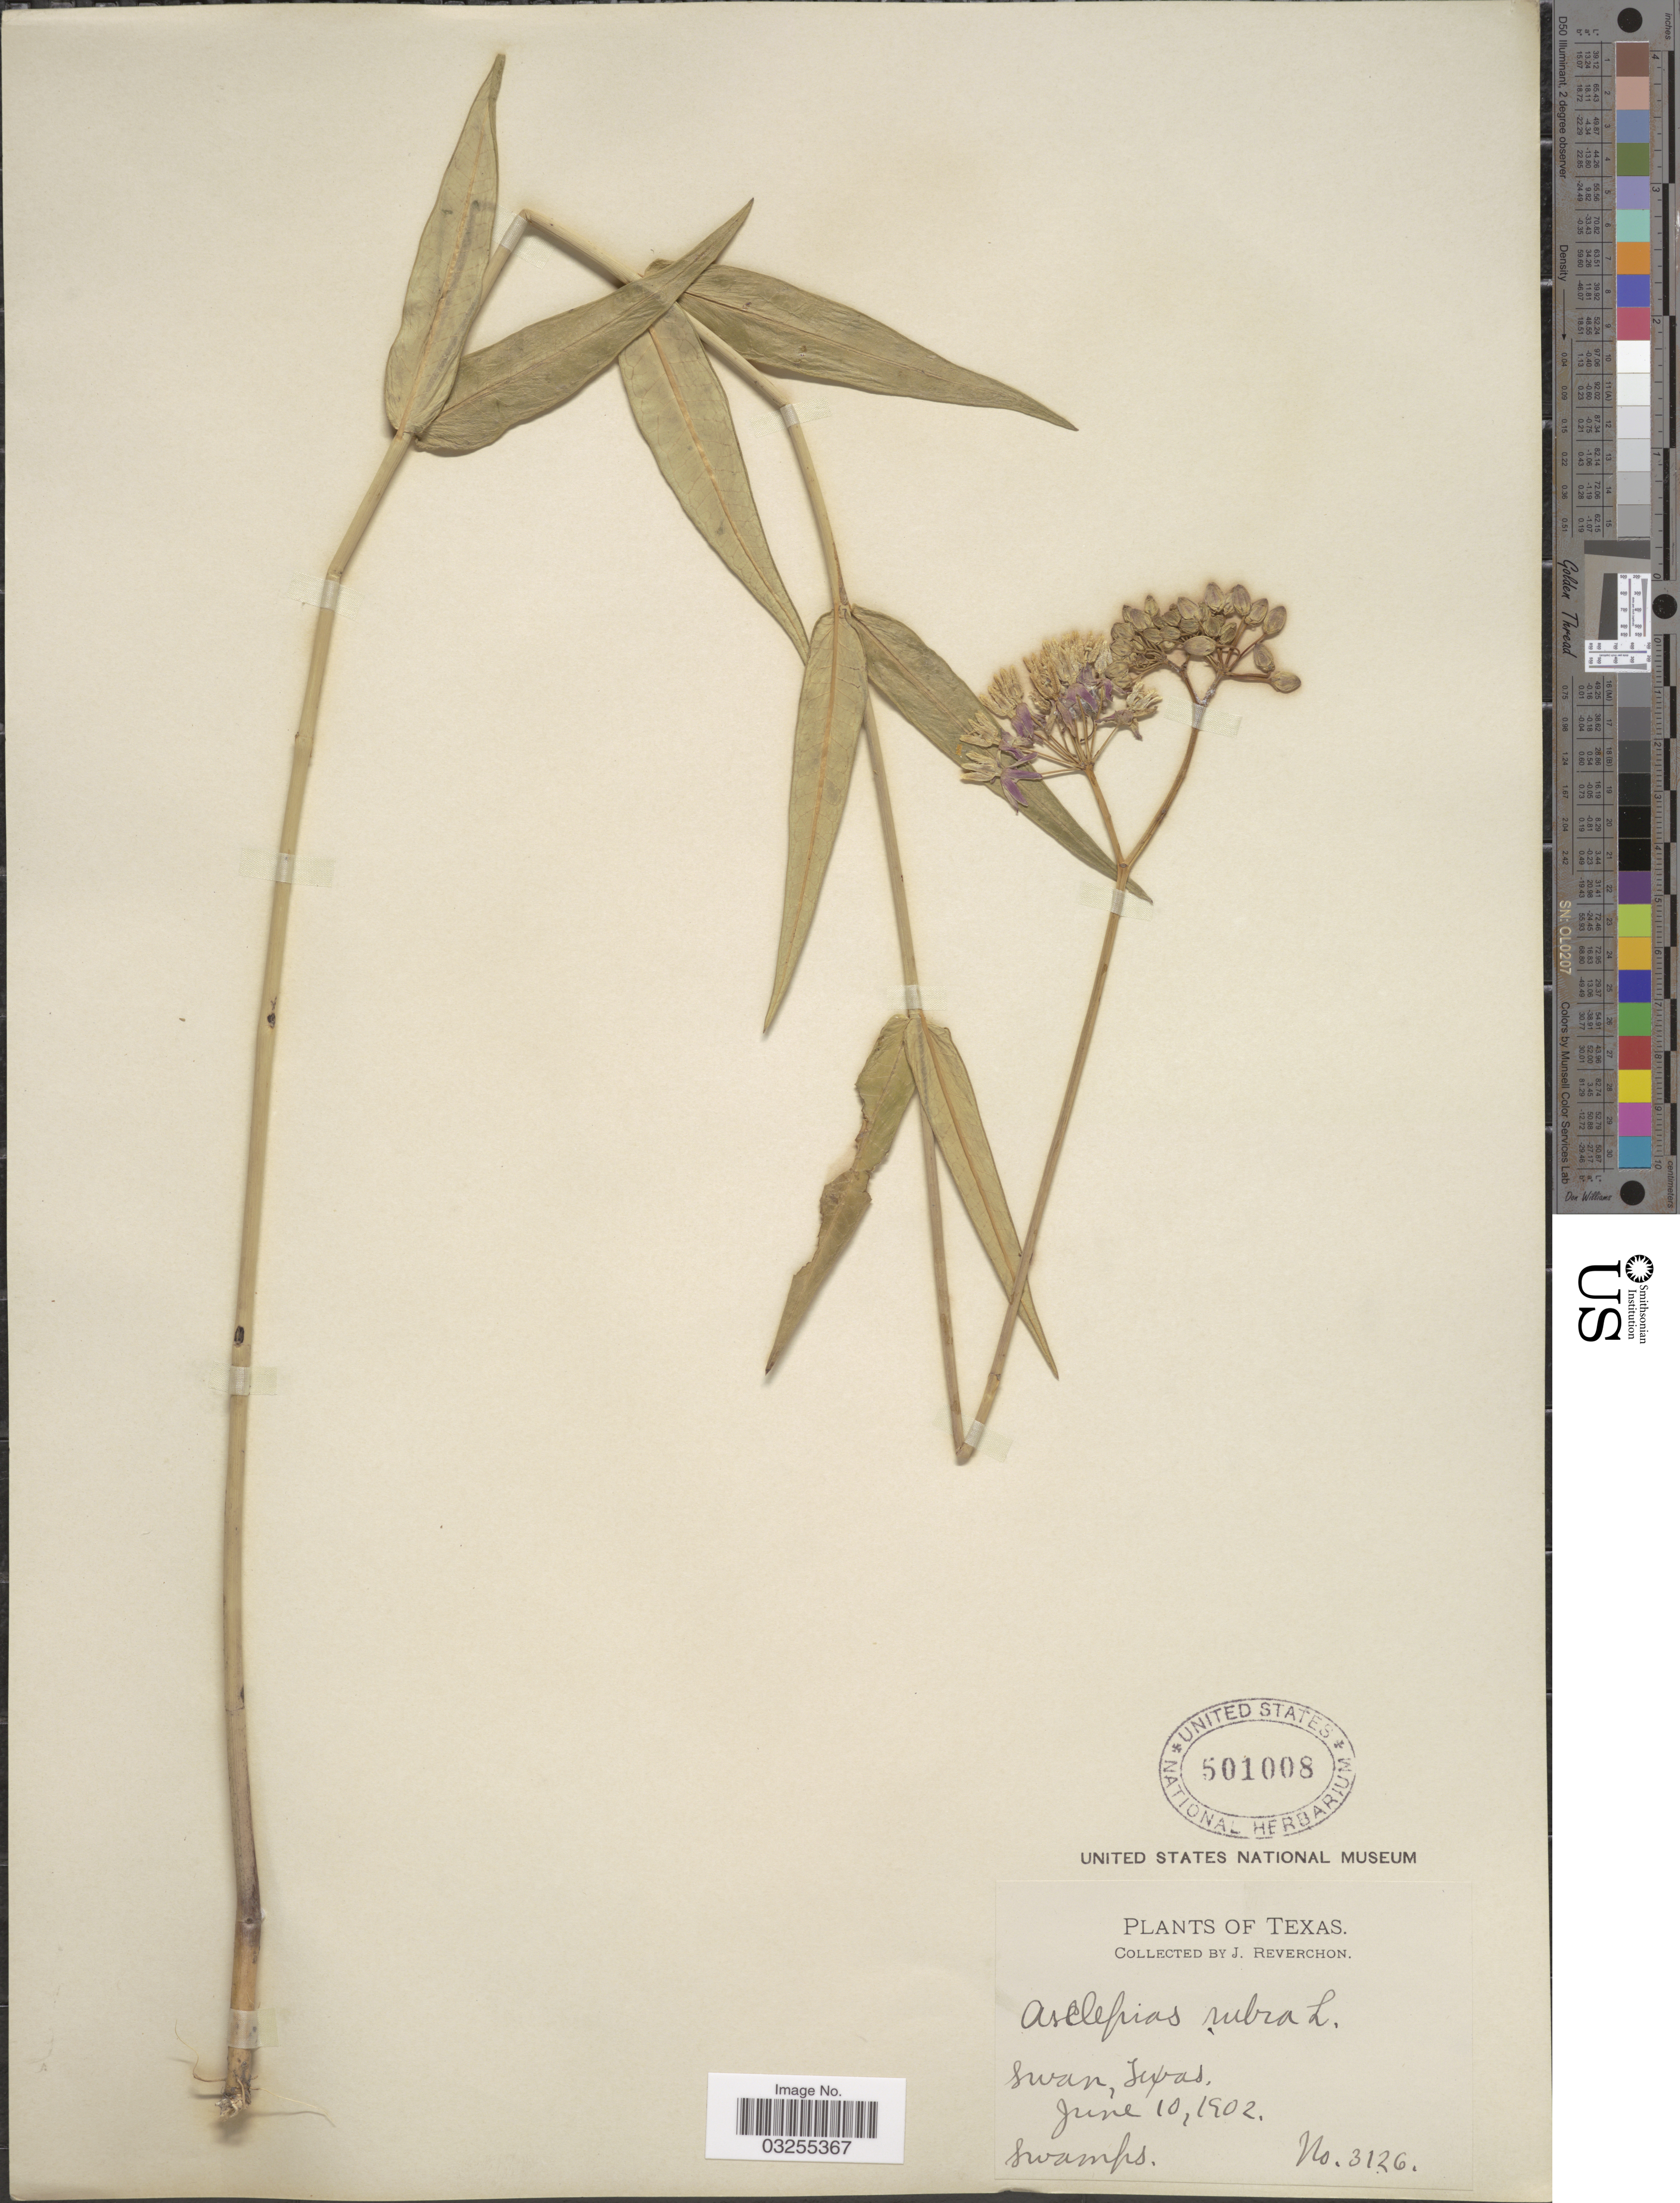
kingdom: Plantae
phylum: Tracheophyta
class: Magnoliopsida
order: Gentianales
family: Apocynaceae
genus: Asclepias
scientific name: Asclepias rubra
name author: L.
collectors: J. Reverchon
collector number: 3126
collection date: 1902-06-10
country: United States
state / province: Texas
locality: Swan.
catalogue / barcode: US 501008